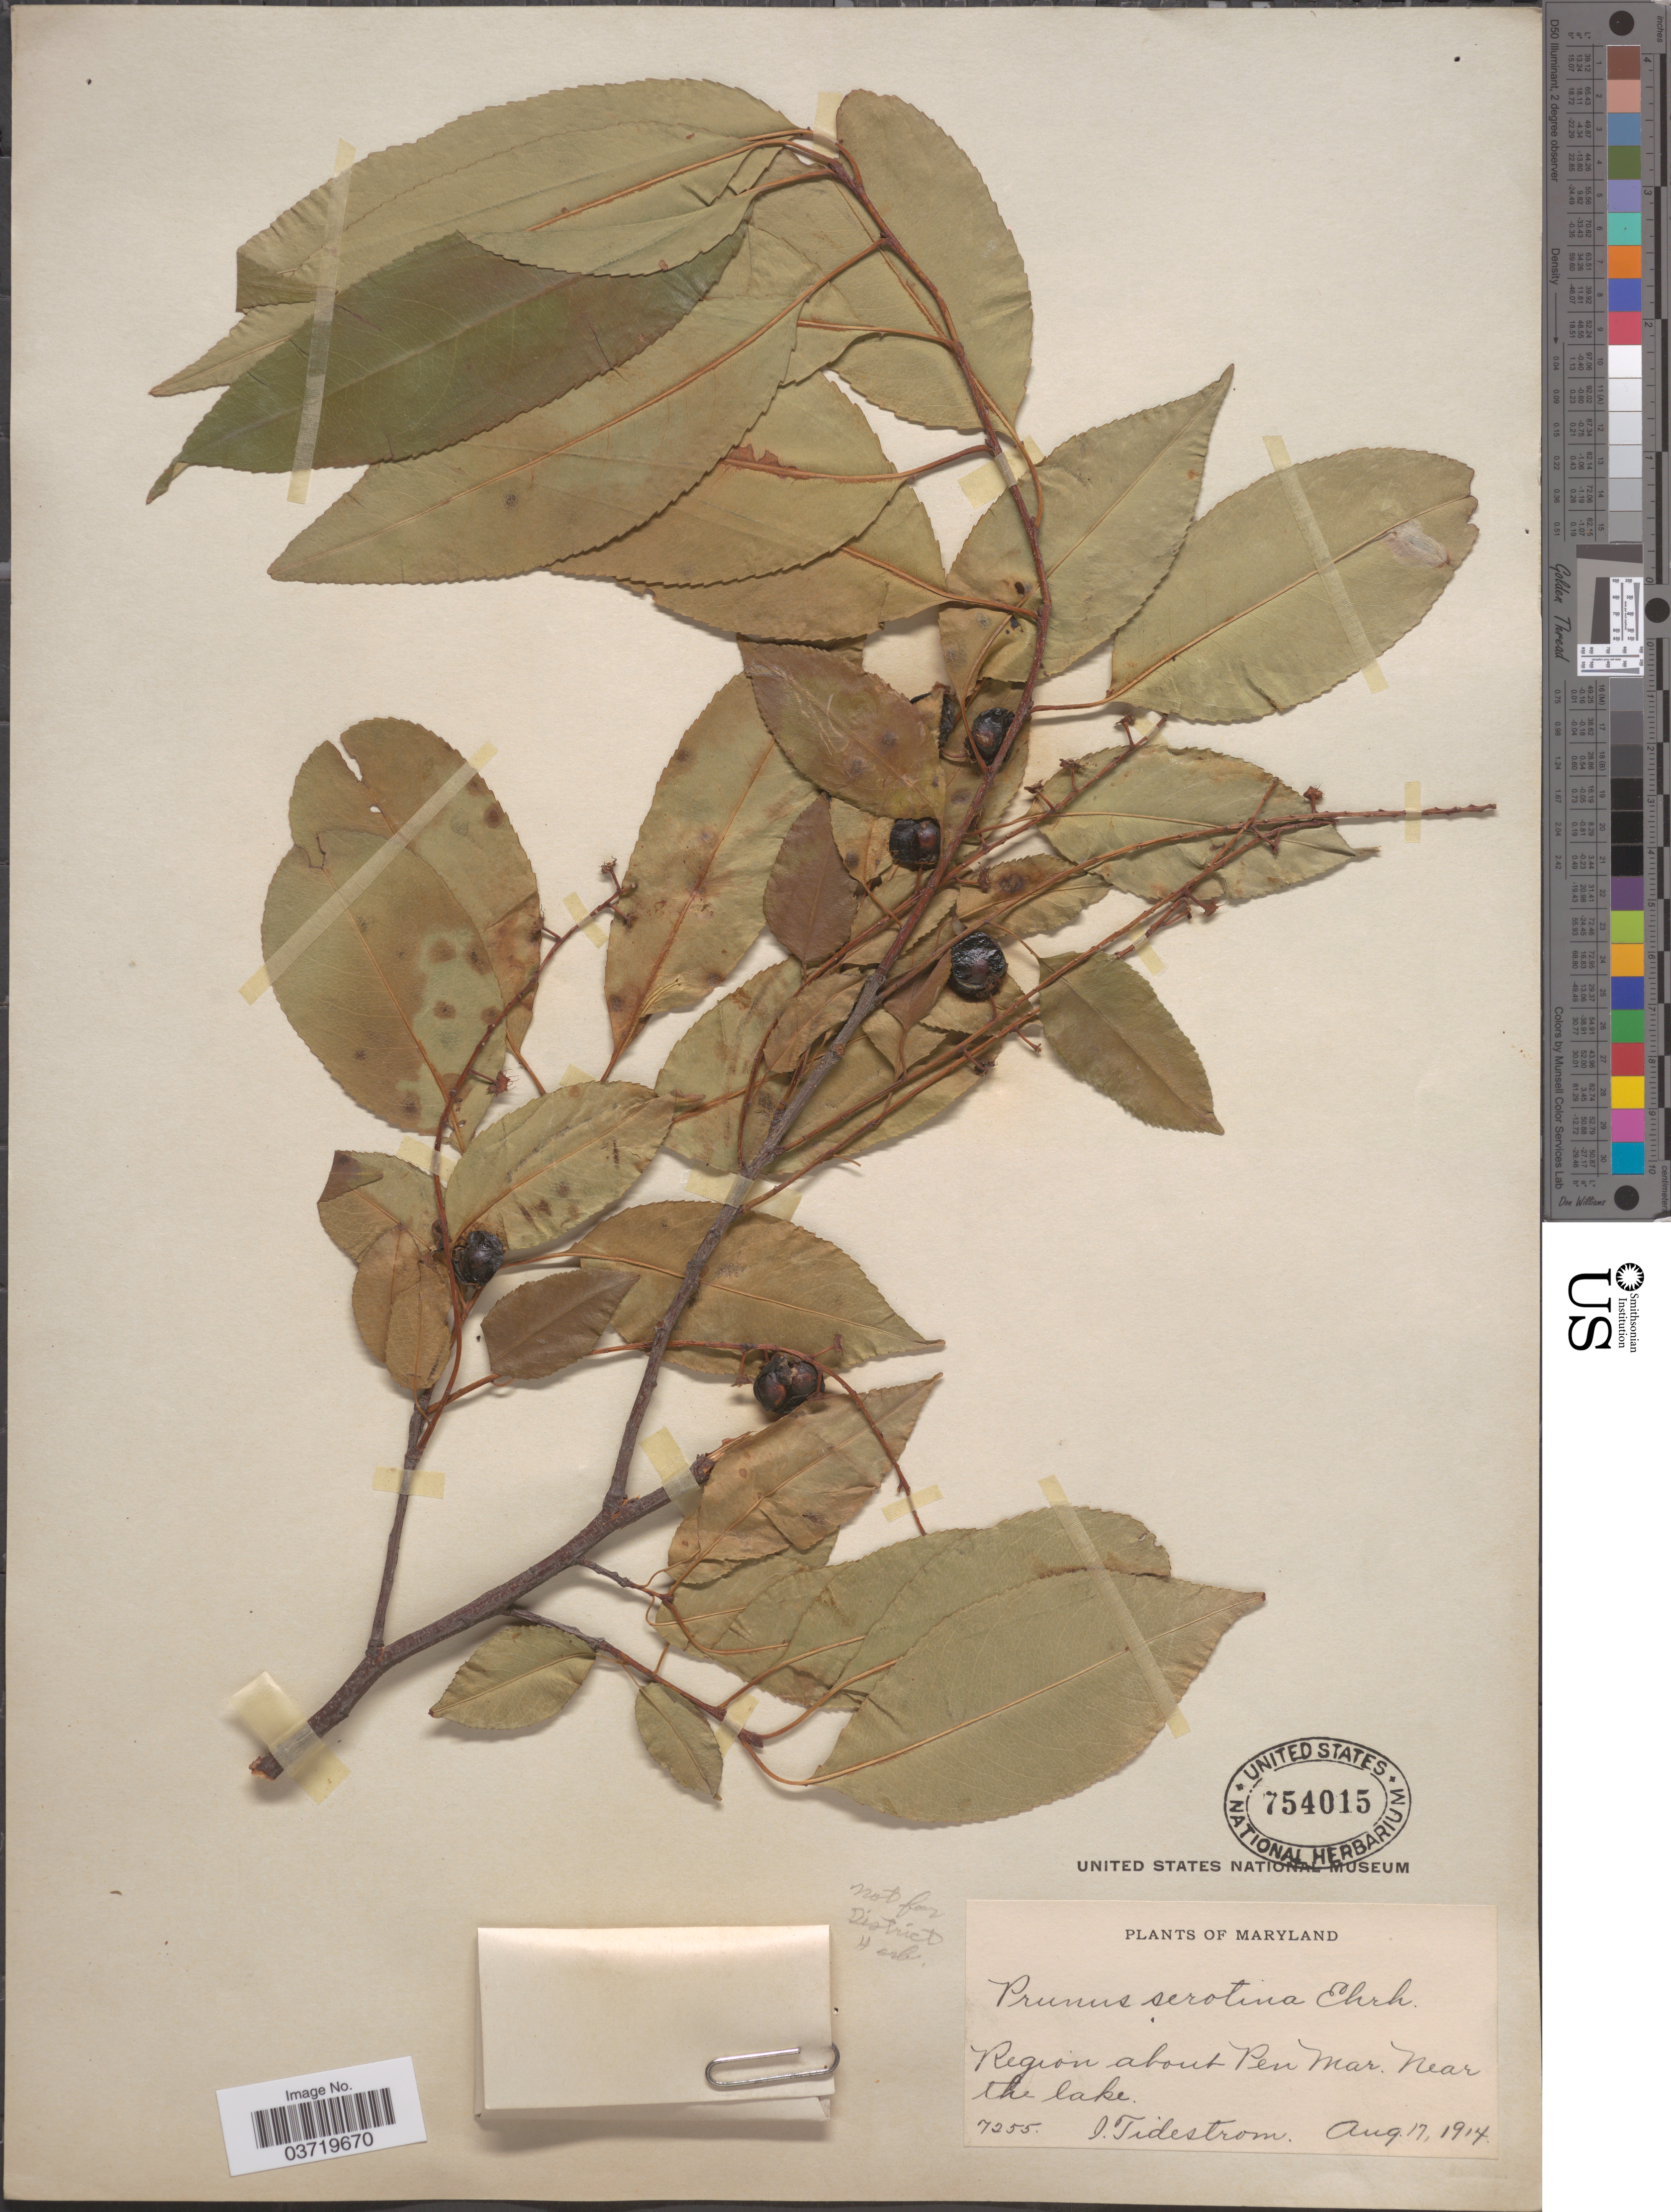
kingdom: Plantae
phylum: Tracheophyta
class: Magnoliopsida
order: Rosales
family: Rosaceae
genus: Prunus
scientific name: Prunus serotina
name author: Ehrh.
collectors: I. F. Tidestrom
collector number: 7255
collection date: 1914-08-17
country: United States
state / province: Maryland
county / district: Washington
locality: Region about Pen Mar. near the lake.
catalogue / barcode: US 754015